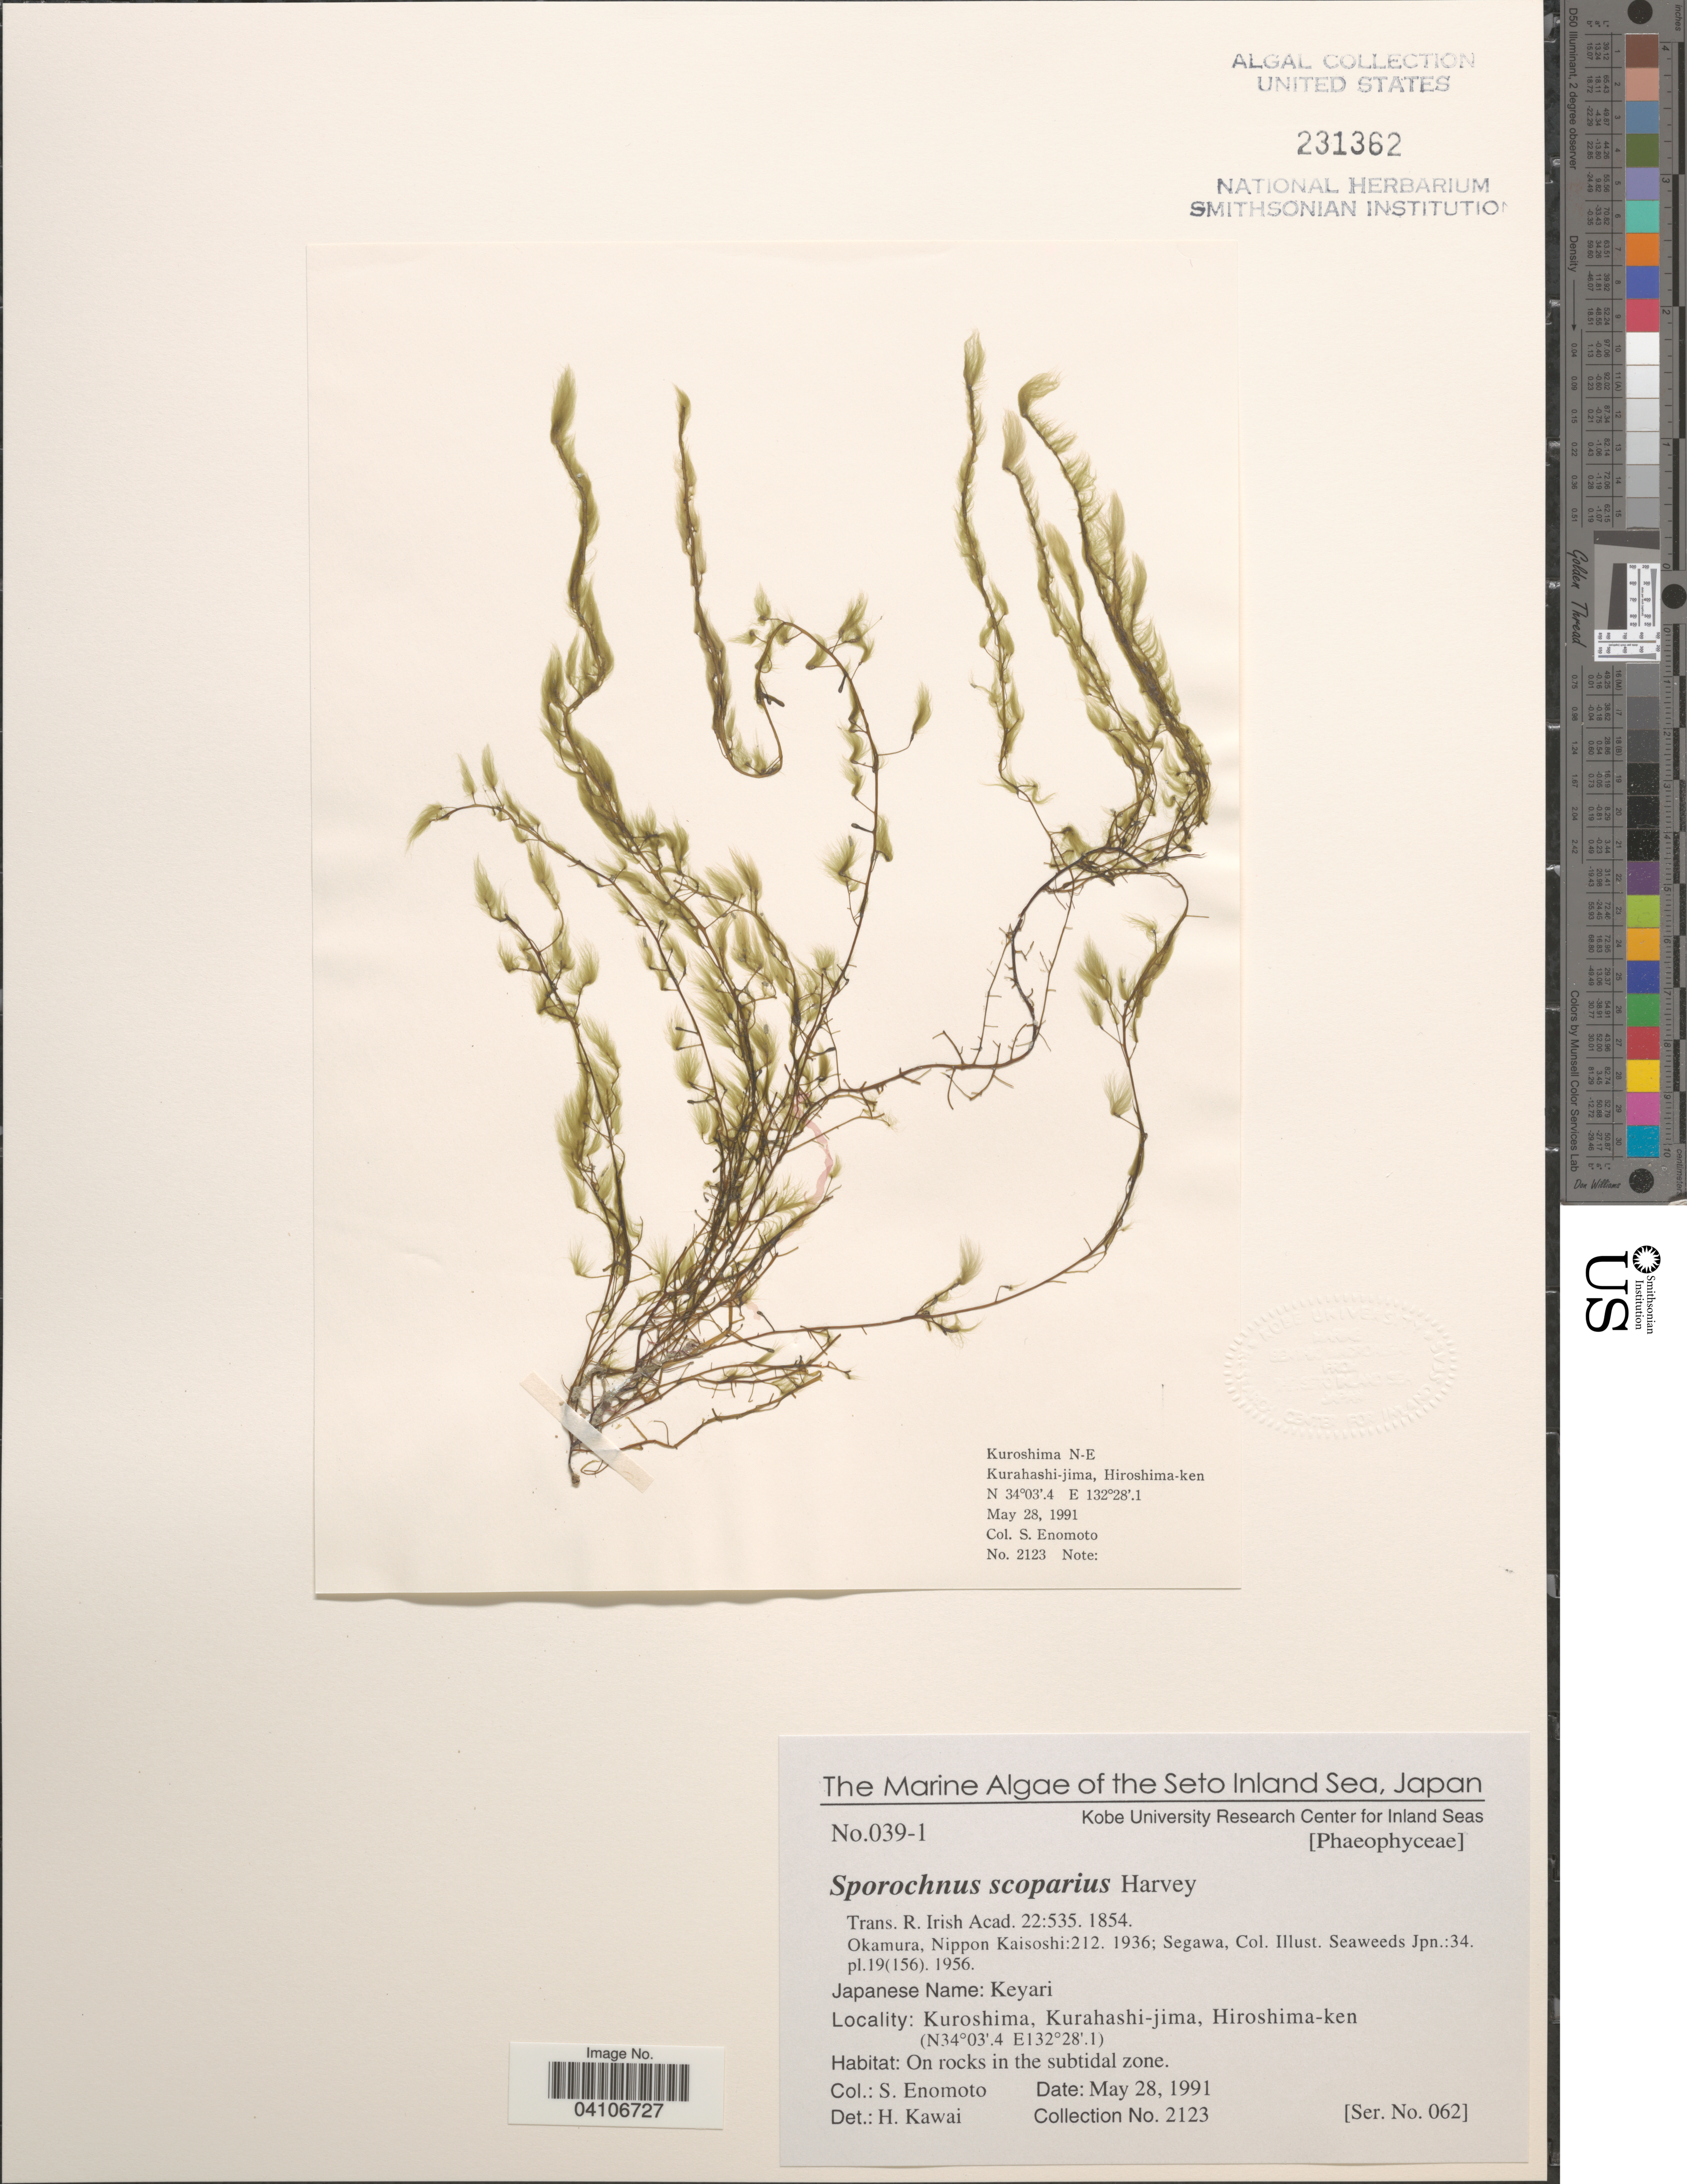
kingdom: Chromista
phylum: Ochrophyta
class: Phaeophyceae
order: Sporochnales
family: Sporochnaceae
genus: Sporochnus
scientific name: Sporochnus radiciformis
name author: (R. Br. ex Turner) C. Agardh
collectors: S. Enomoto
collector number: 2123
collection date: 1991-05-28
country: Japan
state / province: Hirosima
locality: The Seto Inland Sea. Kuroshima, Kurahashi-jima, Hiroshima-ken. On rocks in the subtidal zone.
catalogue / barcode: US 231362